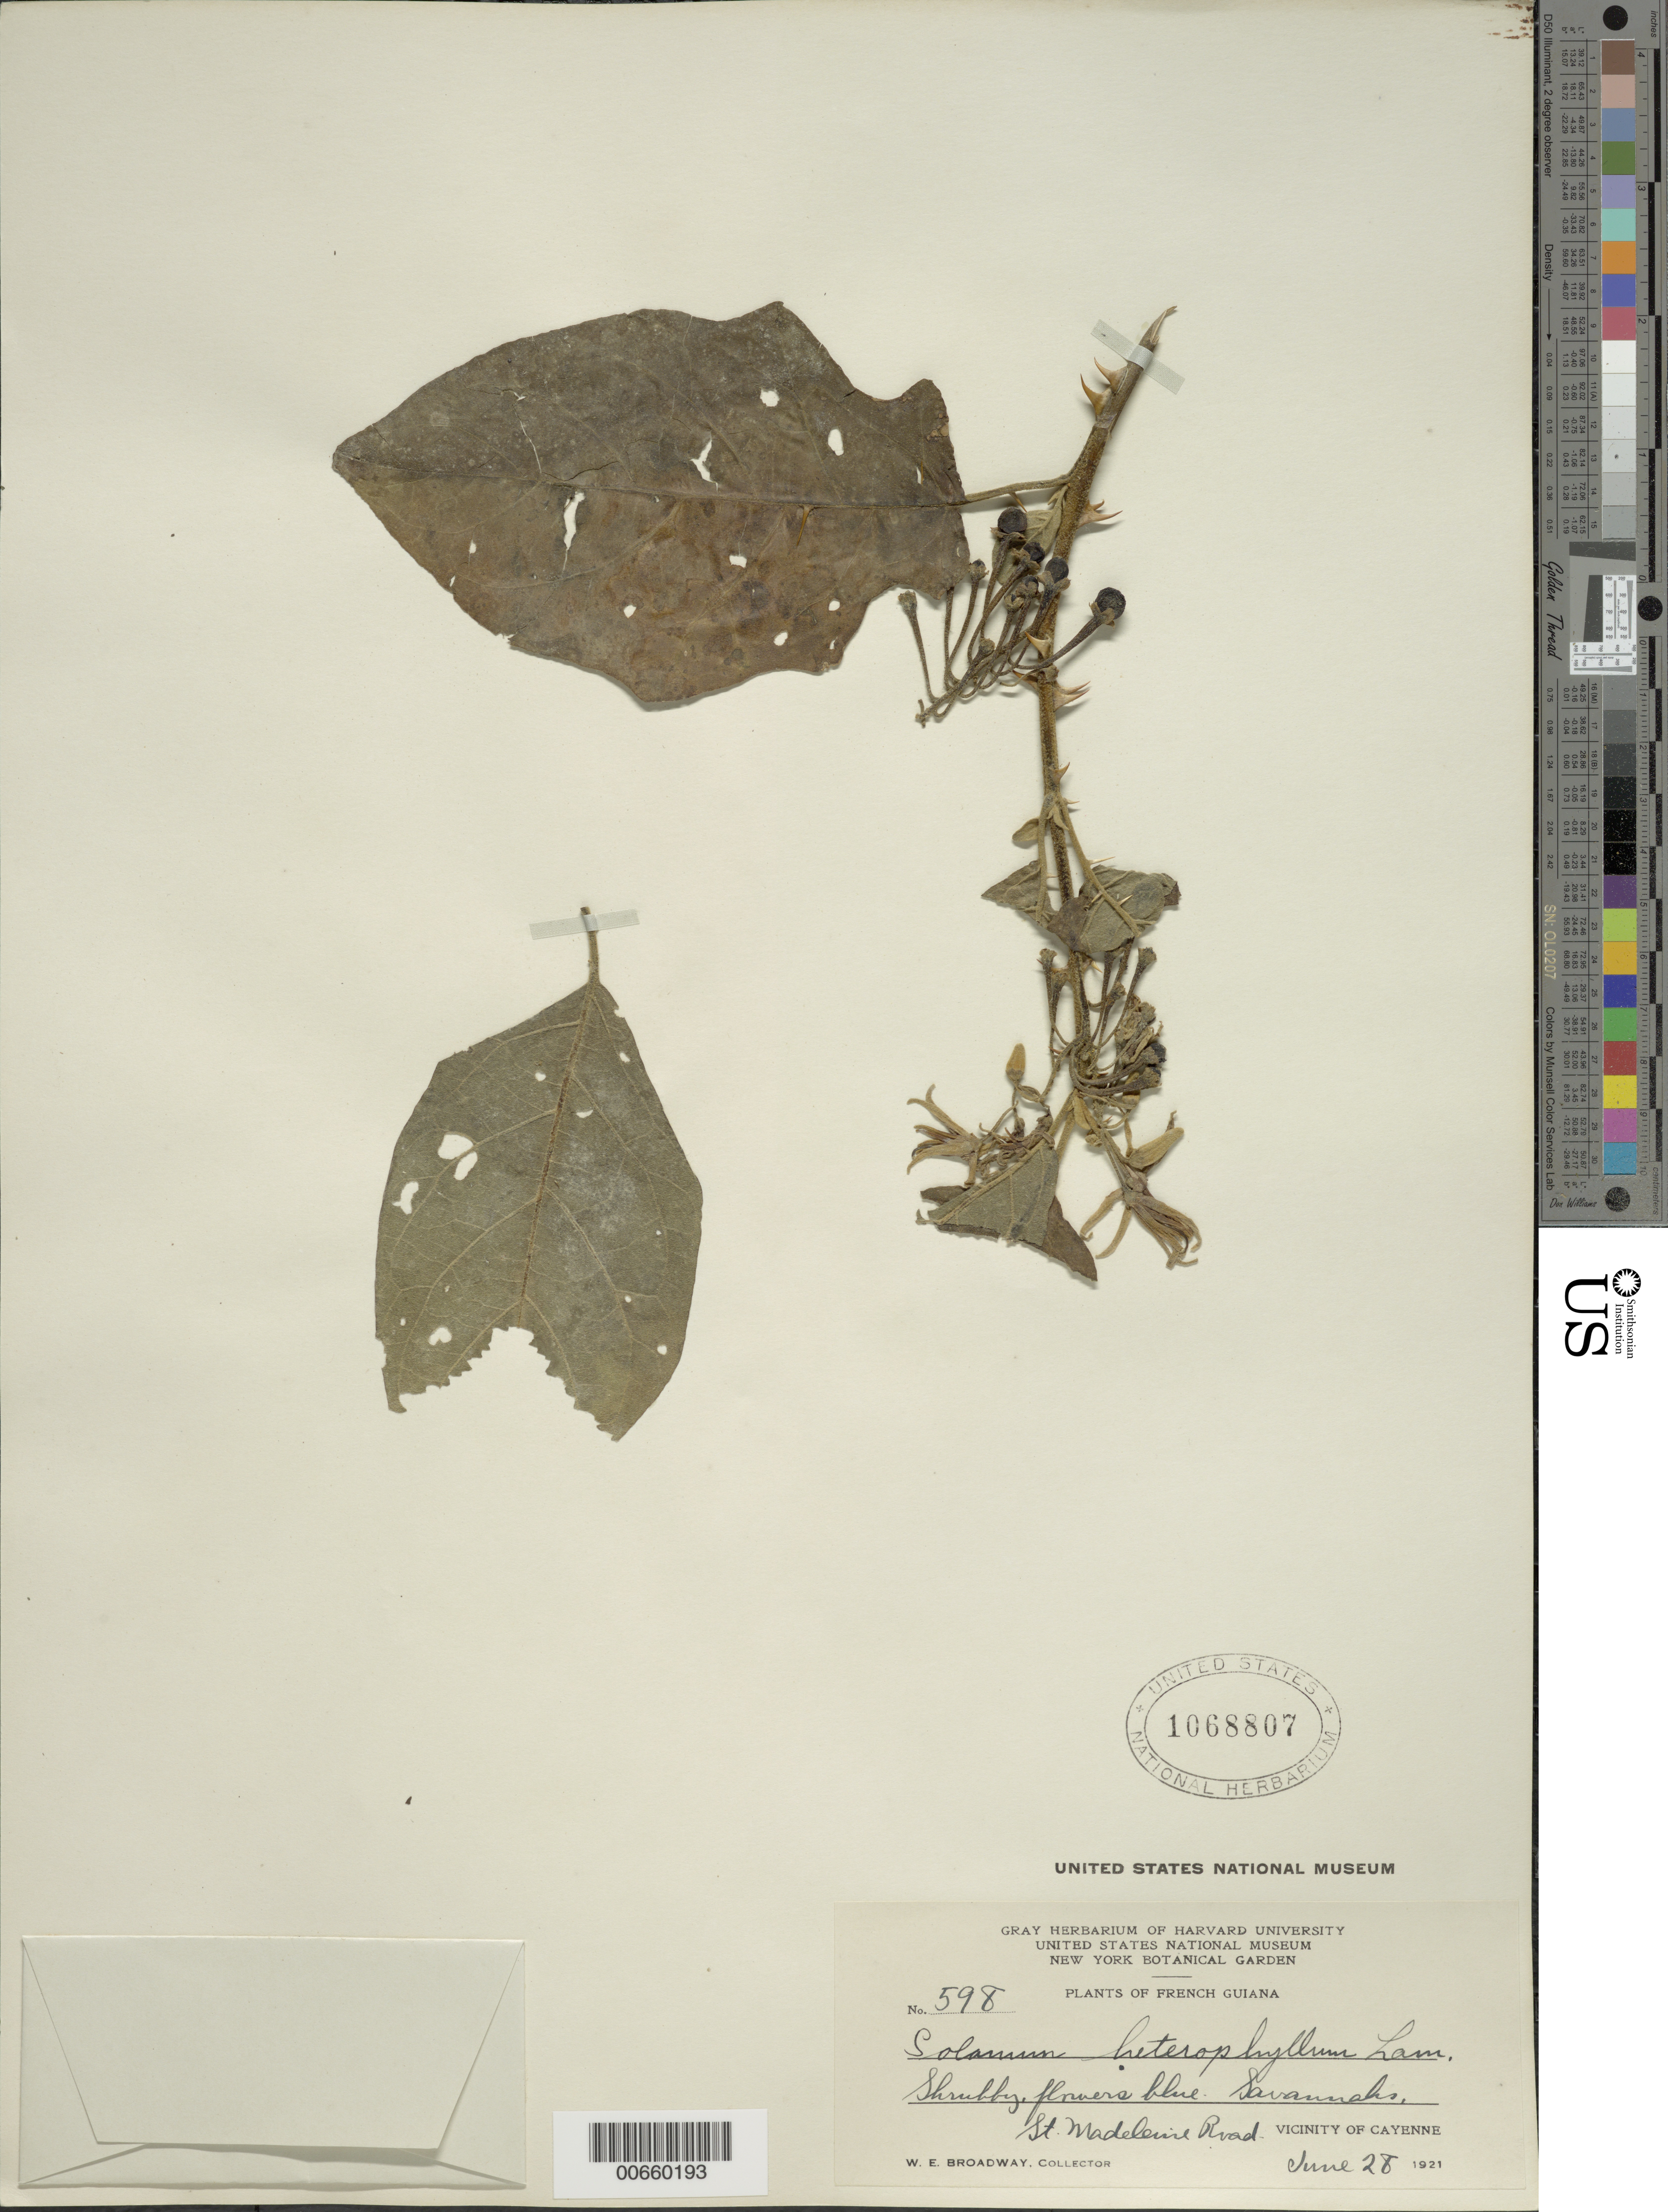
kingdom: Plantae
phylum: Tracheophyta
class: Magnoliopsida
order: Solanales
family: Solanaceae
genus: Solanum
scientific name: Solanum heterophyllum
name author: Lam.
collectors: W. E. Broadway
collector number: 598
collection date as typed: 6 Jun 1921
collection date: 1921-06-06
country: French Guiana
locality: St. Madeleine Road, vicinity of Cayenne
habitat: Savanna.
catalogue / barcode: US 1068807